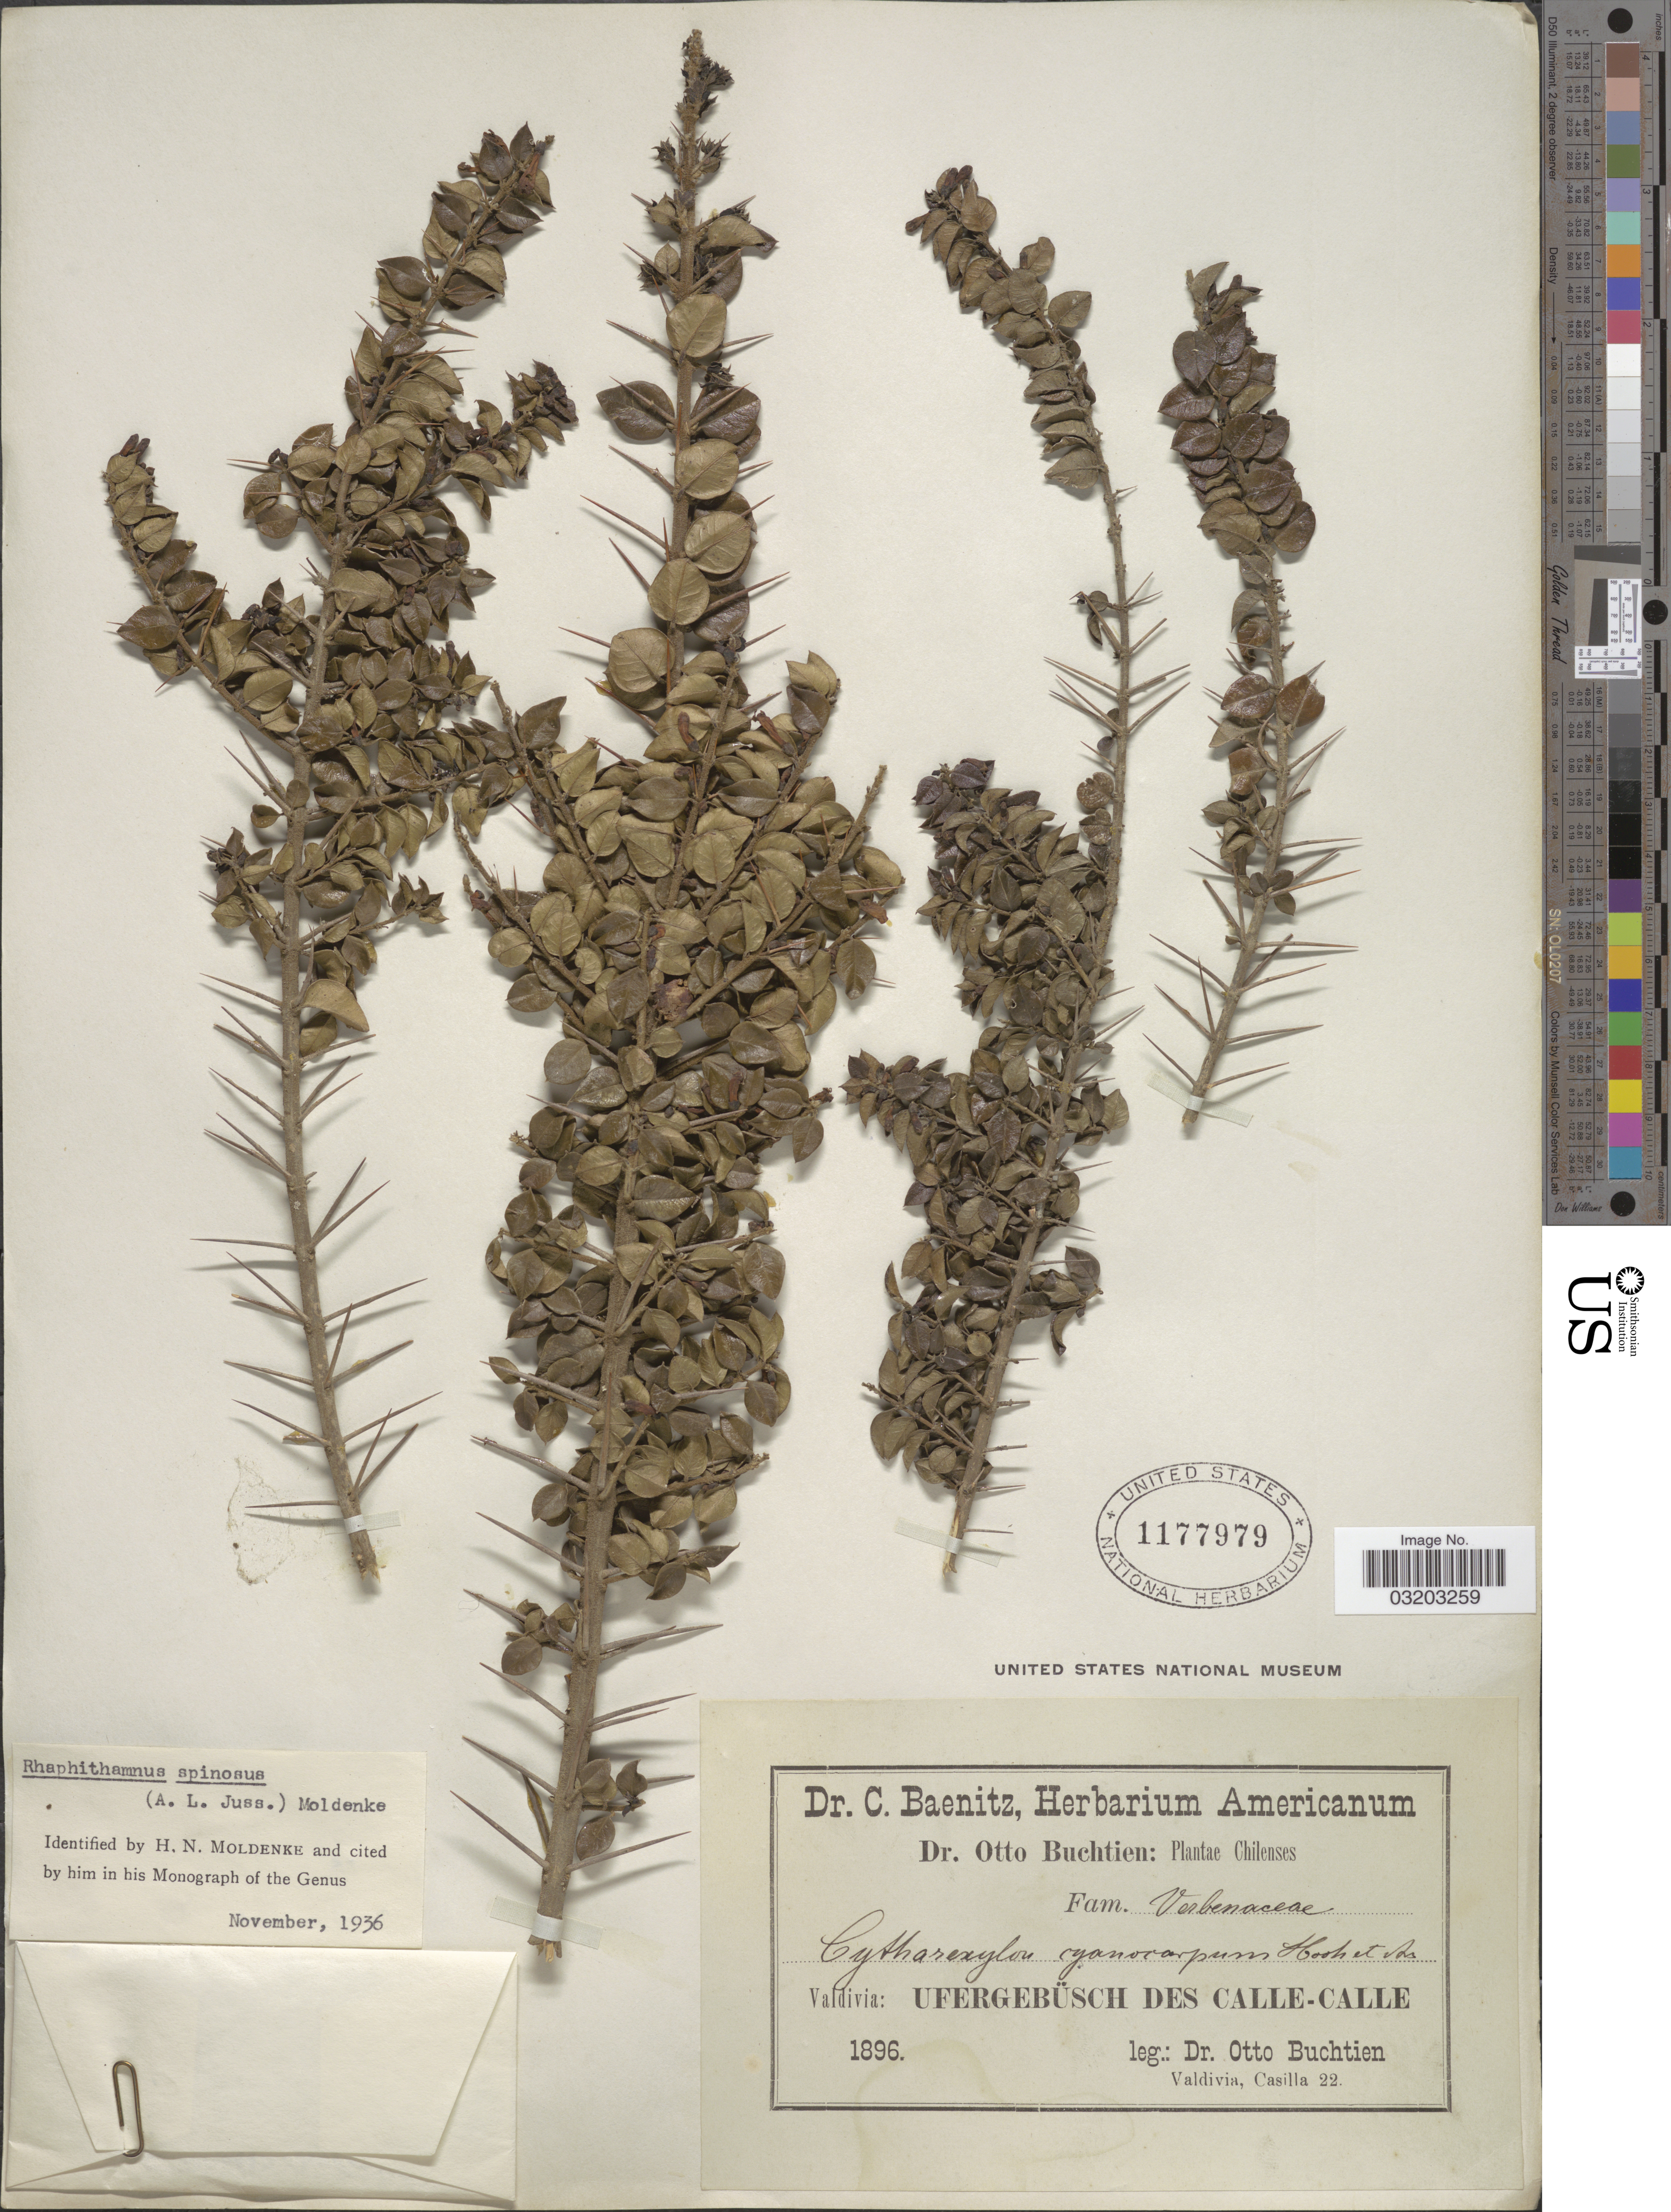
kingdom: Plantae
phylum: Tracheophyta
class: Magnoliopsida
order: Lamiales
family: Verbenaceae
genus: Rhaphithamnus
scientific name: Rhaphithamnus spinosus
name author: (Juss.) Moldenke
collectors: O. Buchtien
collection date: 1896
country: Chile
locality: Valdivia: Ufergebüsch des Calle-Calle.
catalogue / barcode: US 1177979